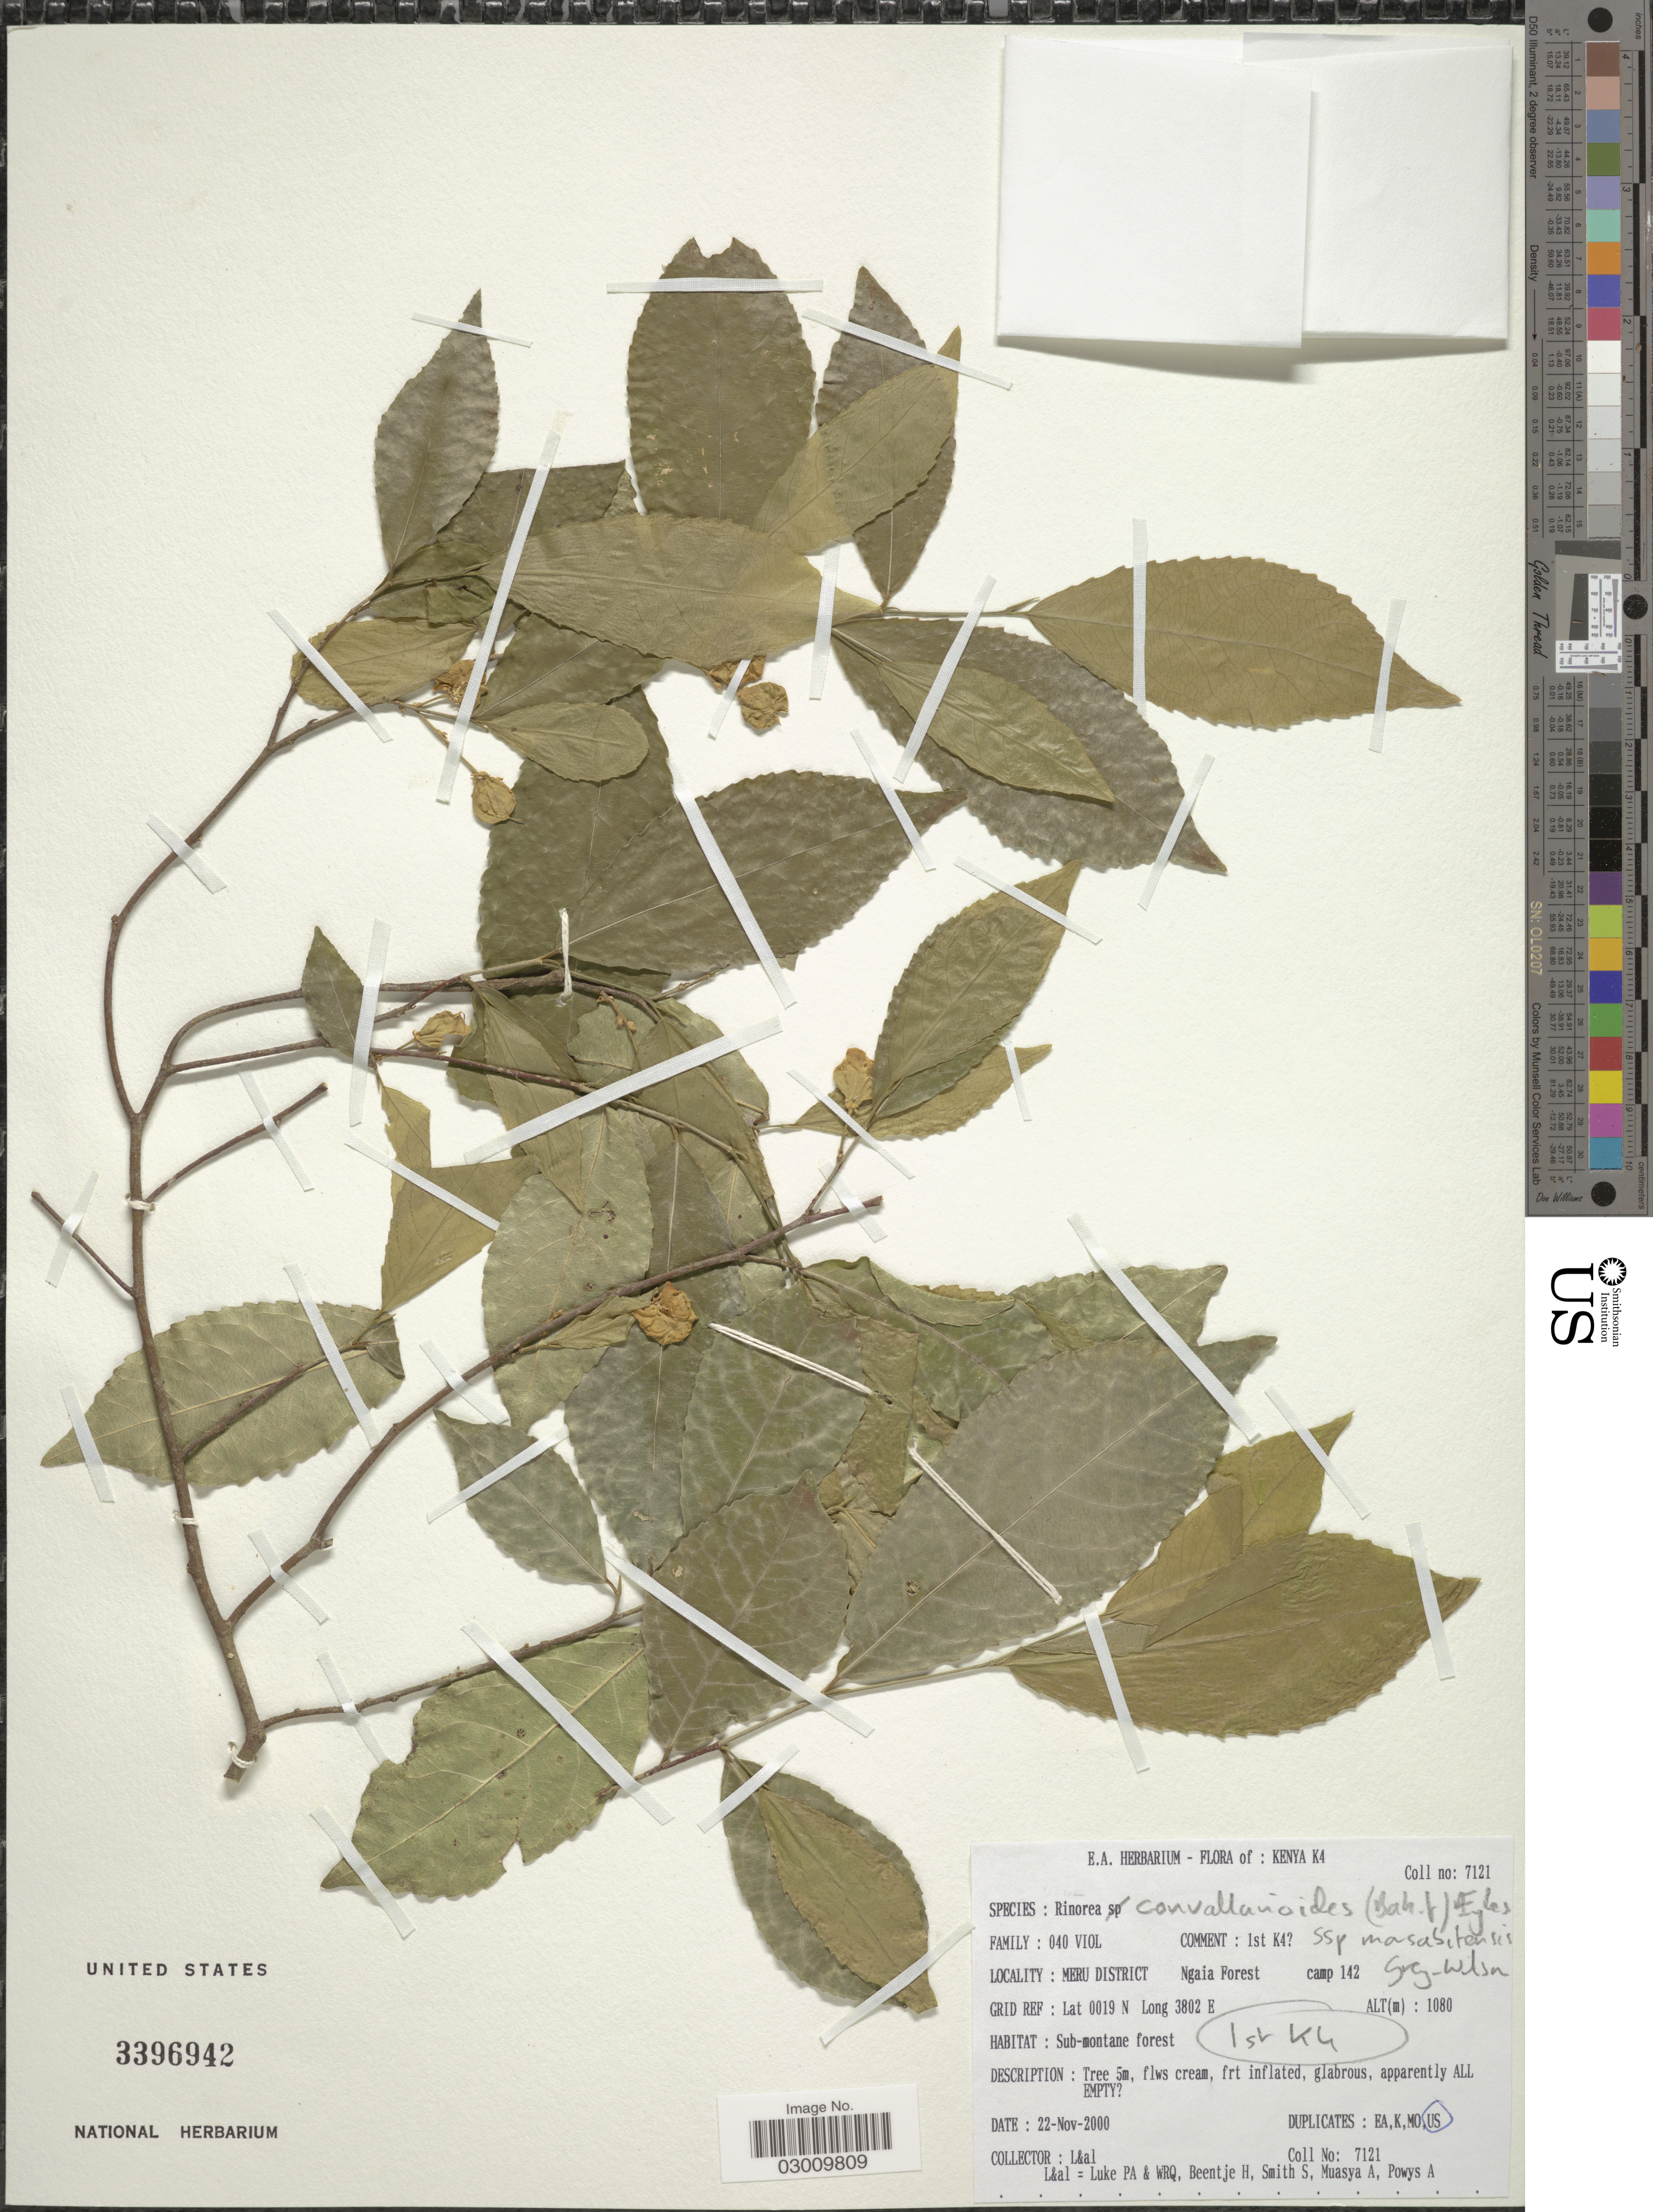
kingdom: Plantae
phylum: Tracheophyta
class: Magnoliopsida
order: Malpighiales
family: Violaceae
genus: Rinorea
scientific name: Rinorea convallarioides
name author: Eyles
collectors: P. Luke, Q. Luke, H. J. Beentje, S. Smith & et al.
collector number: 7121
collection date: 2000-11-22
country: Kenya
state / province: Meru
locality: Kenya K4. Meru District. Ngaia Forest camp 142.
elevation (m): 1080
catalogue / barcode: US 3396942